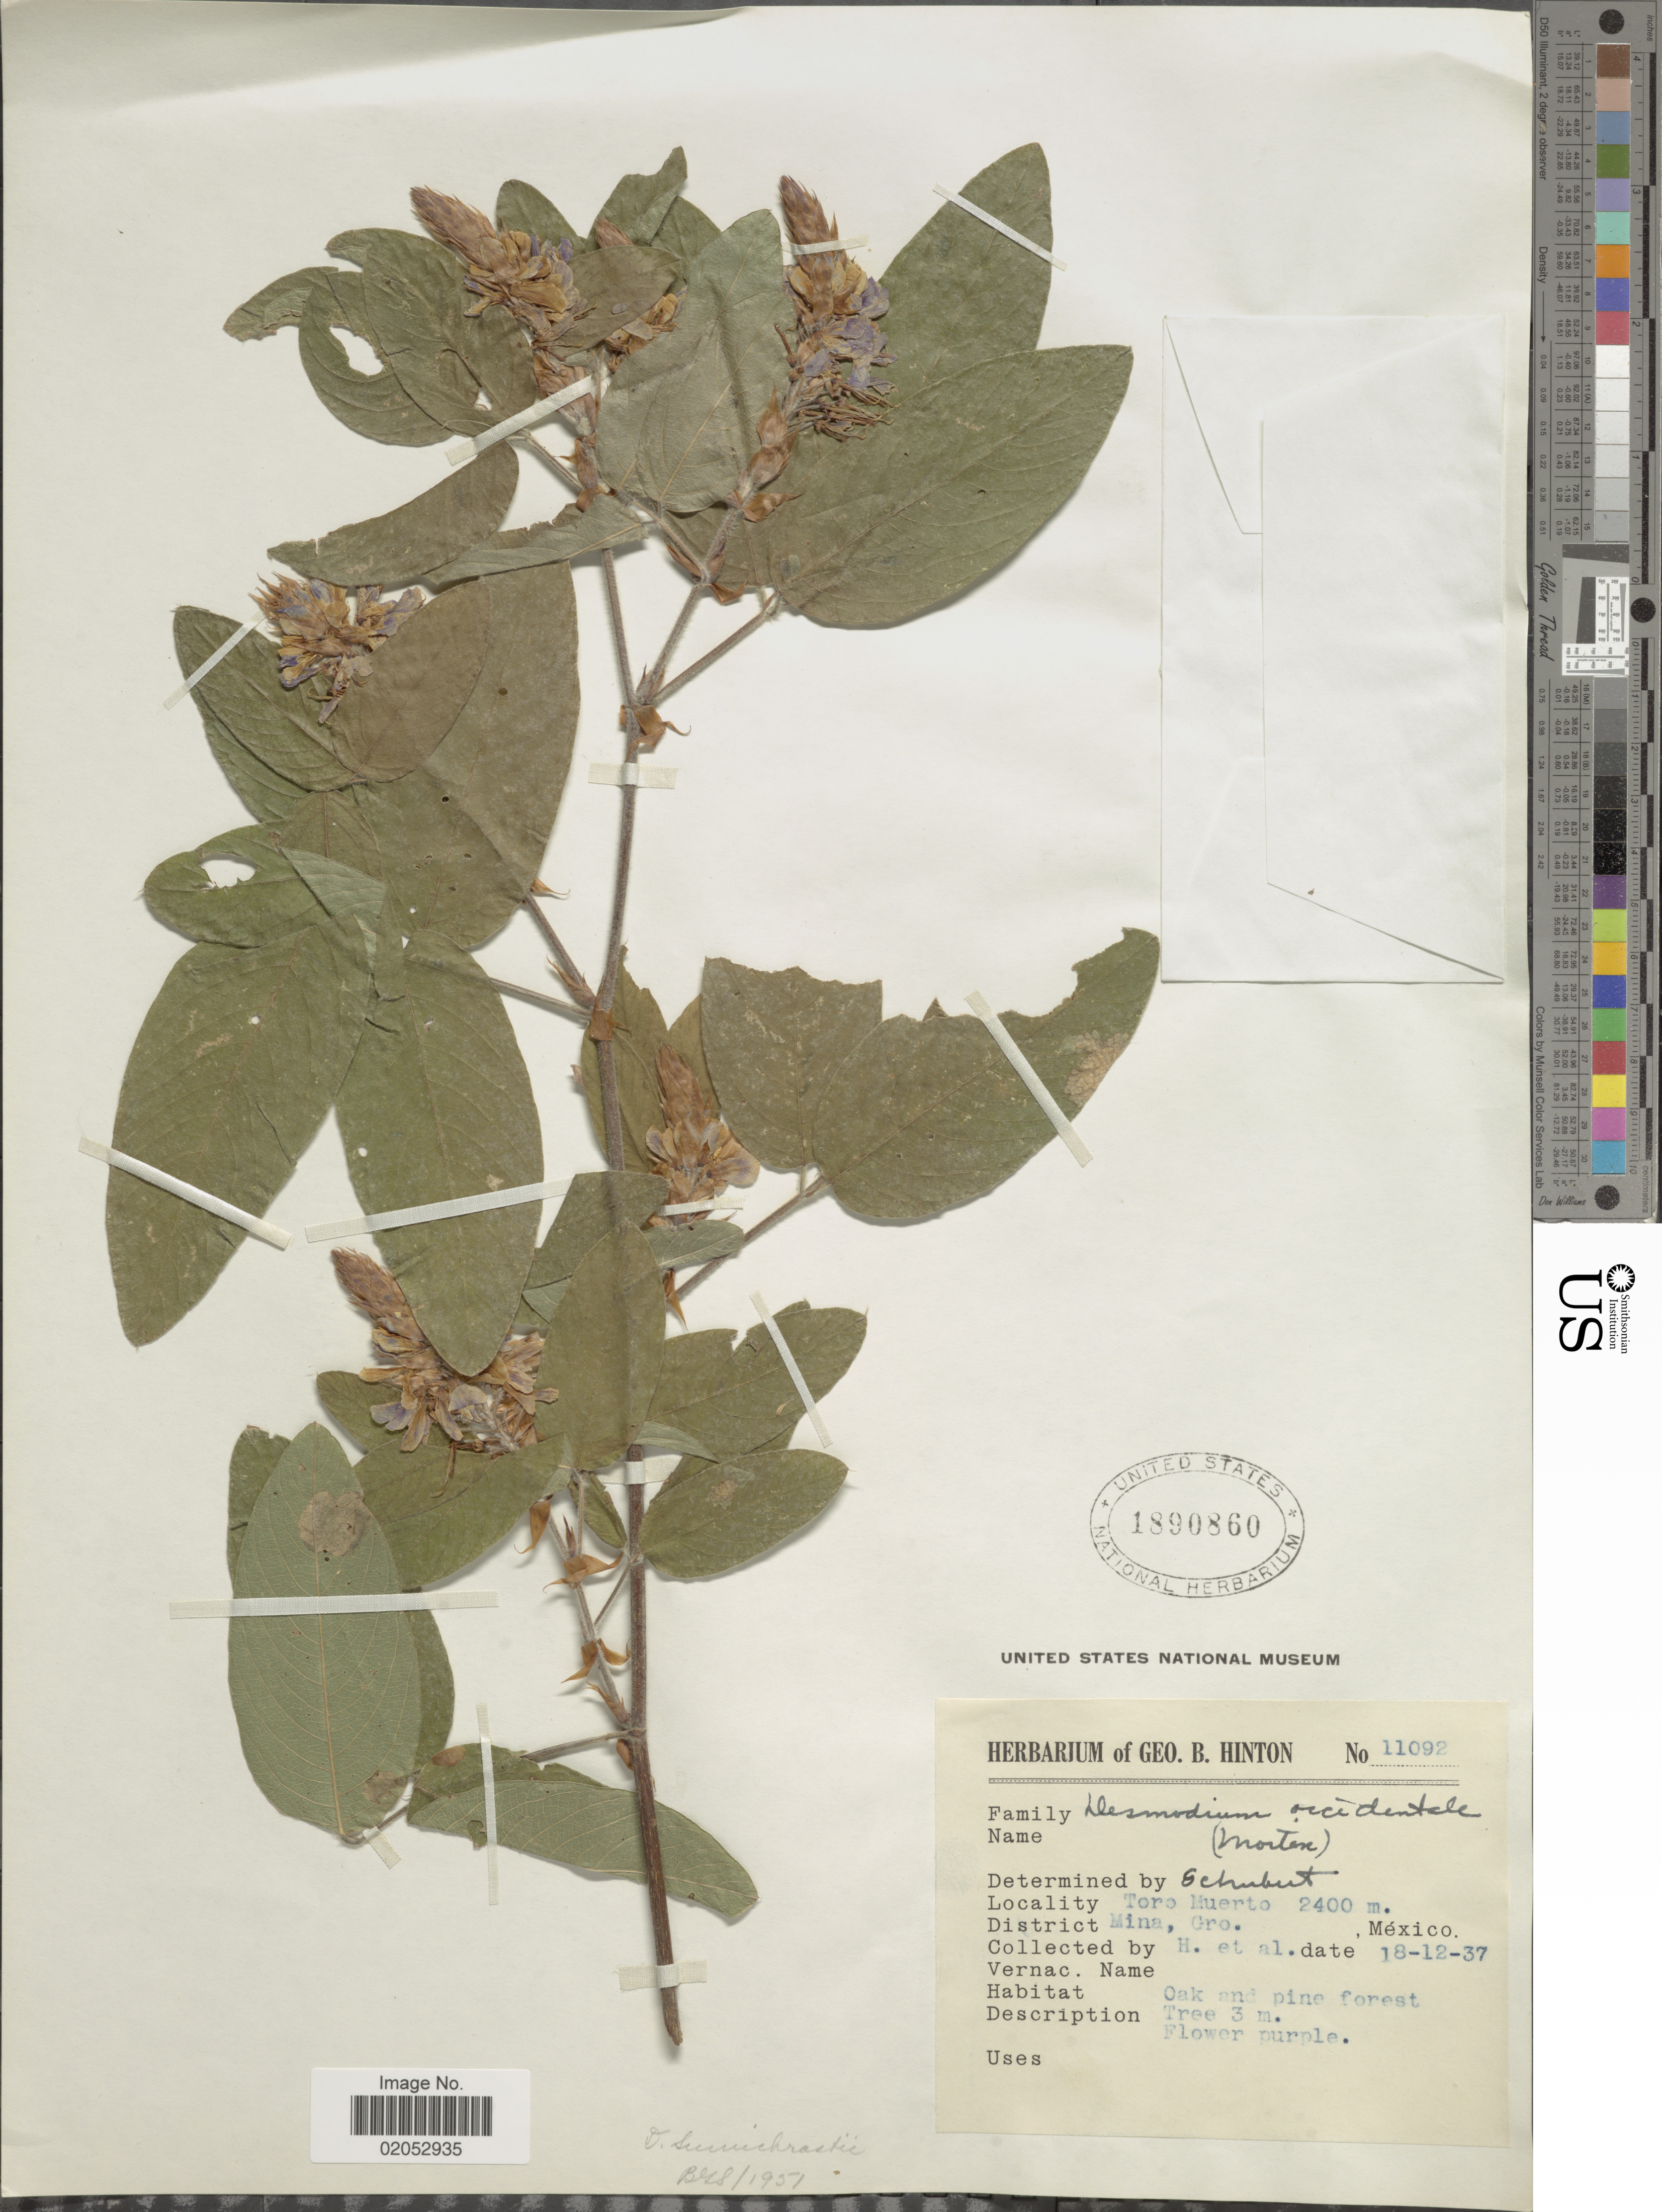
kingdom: Plantae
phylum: Tracheophyta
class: Magnoliopsida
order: Fabales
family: Fabaceae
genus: Desmodium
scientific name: Desmodium sumichrastii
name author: (Schindl.) Schindl.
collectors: G. B. Hinton & et al.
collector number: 11092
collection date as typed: Transcribed d/m/y: 18/12/37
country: Mexico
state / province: Guerrero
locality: Toro Muerto, District Mina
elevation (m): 2400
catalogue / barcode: US 1890860